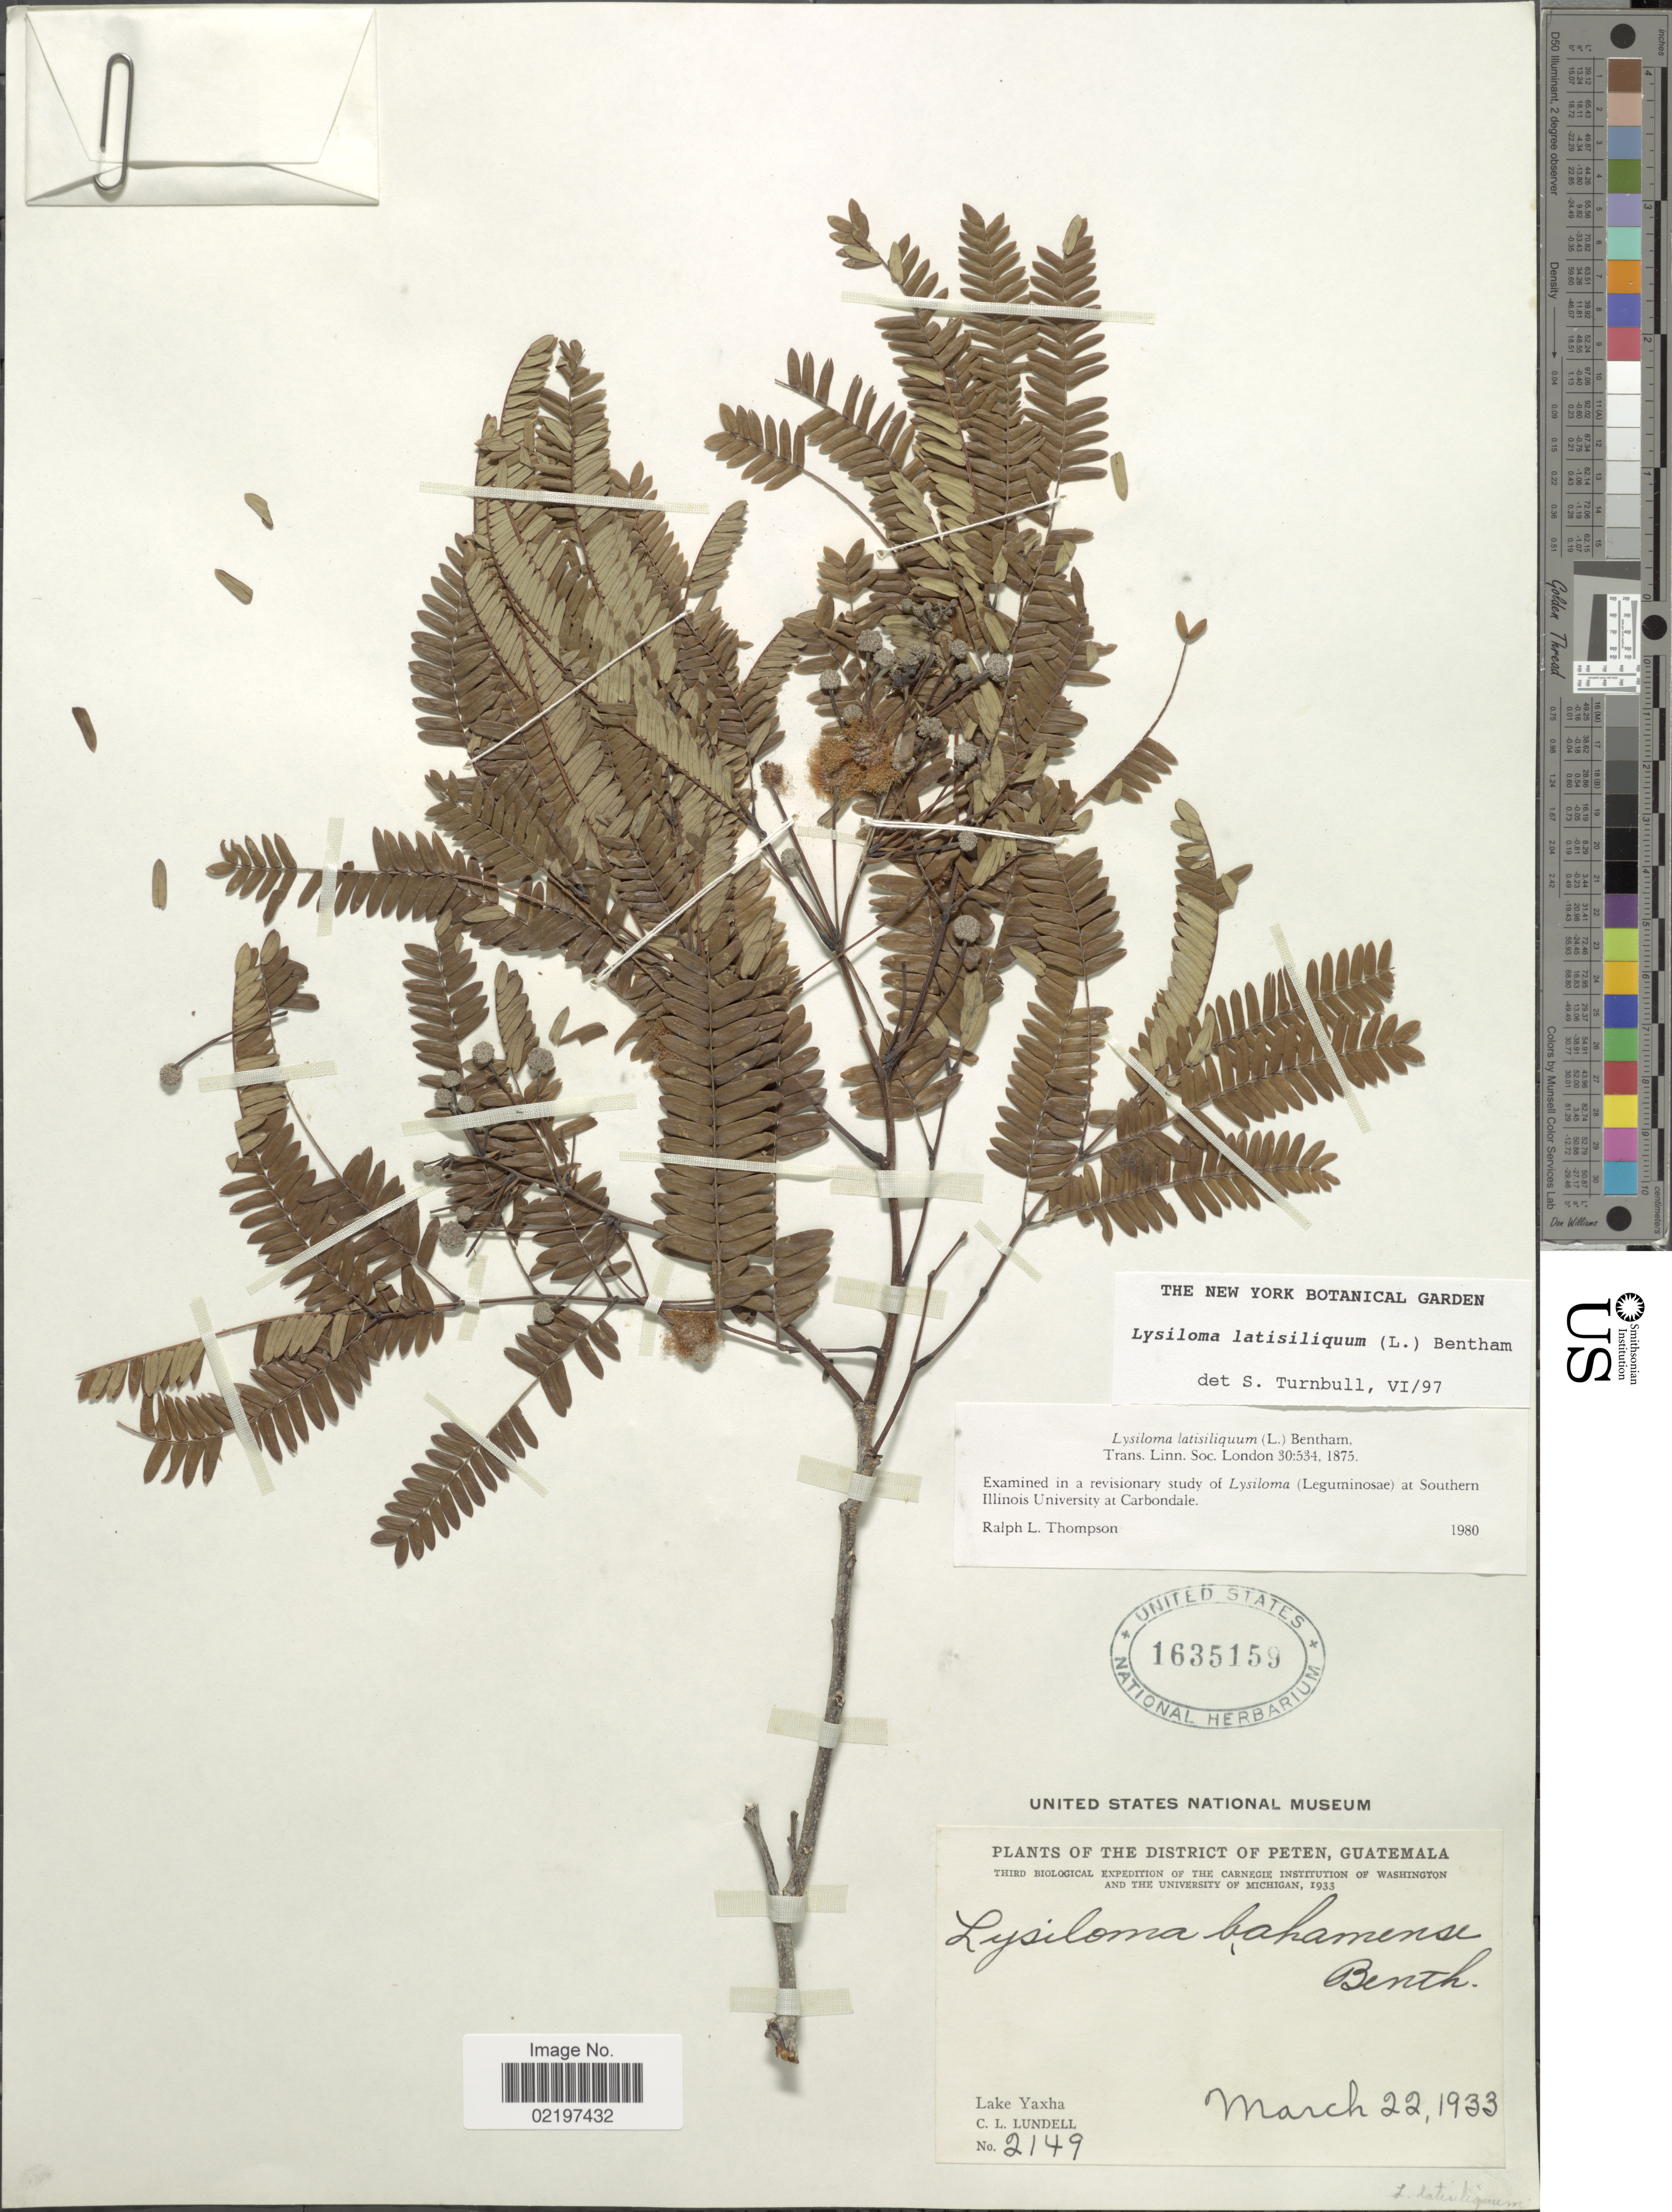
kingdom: Plantae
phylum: Tracheophyta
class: Magnoliopsida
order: Fabales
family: Fabaceae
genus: Lysiloma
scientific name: Lysiloma latisiliquum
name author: (L.) Benth.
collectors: C. L. Lundell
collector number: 2149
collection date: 1933-03-22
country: Guatemala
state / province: El Petén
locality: District of Peten, Lake Yaxha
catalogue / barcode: US 1635159